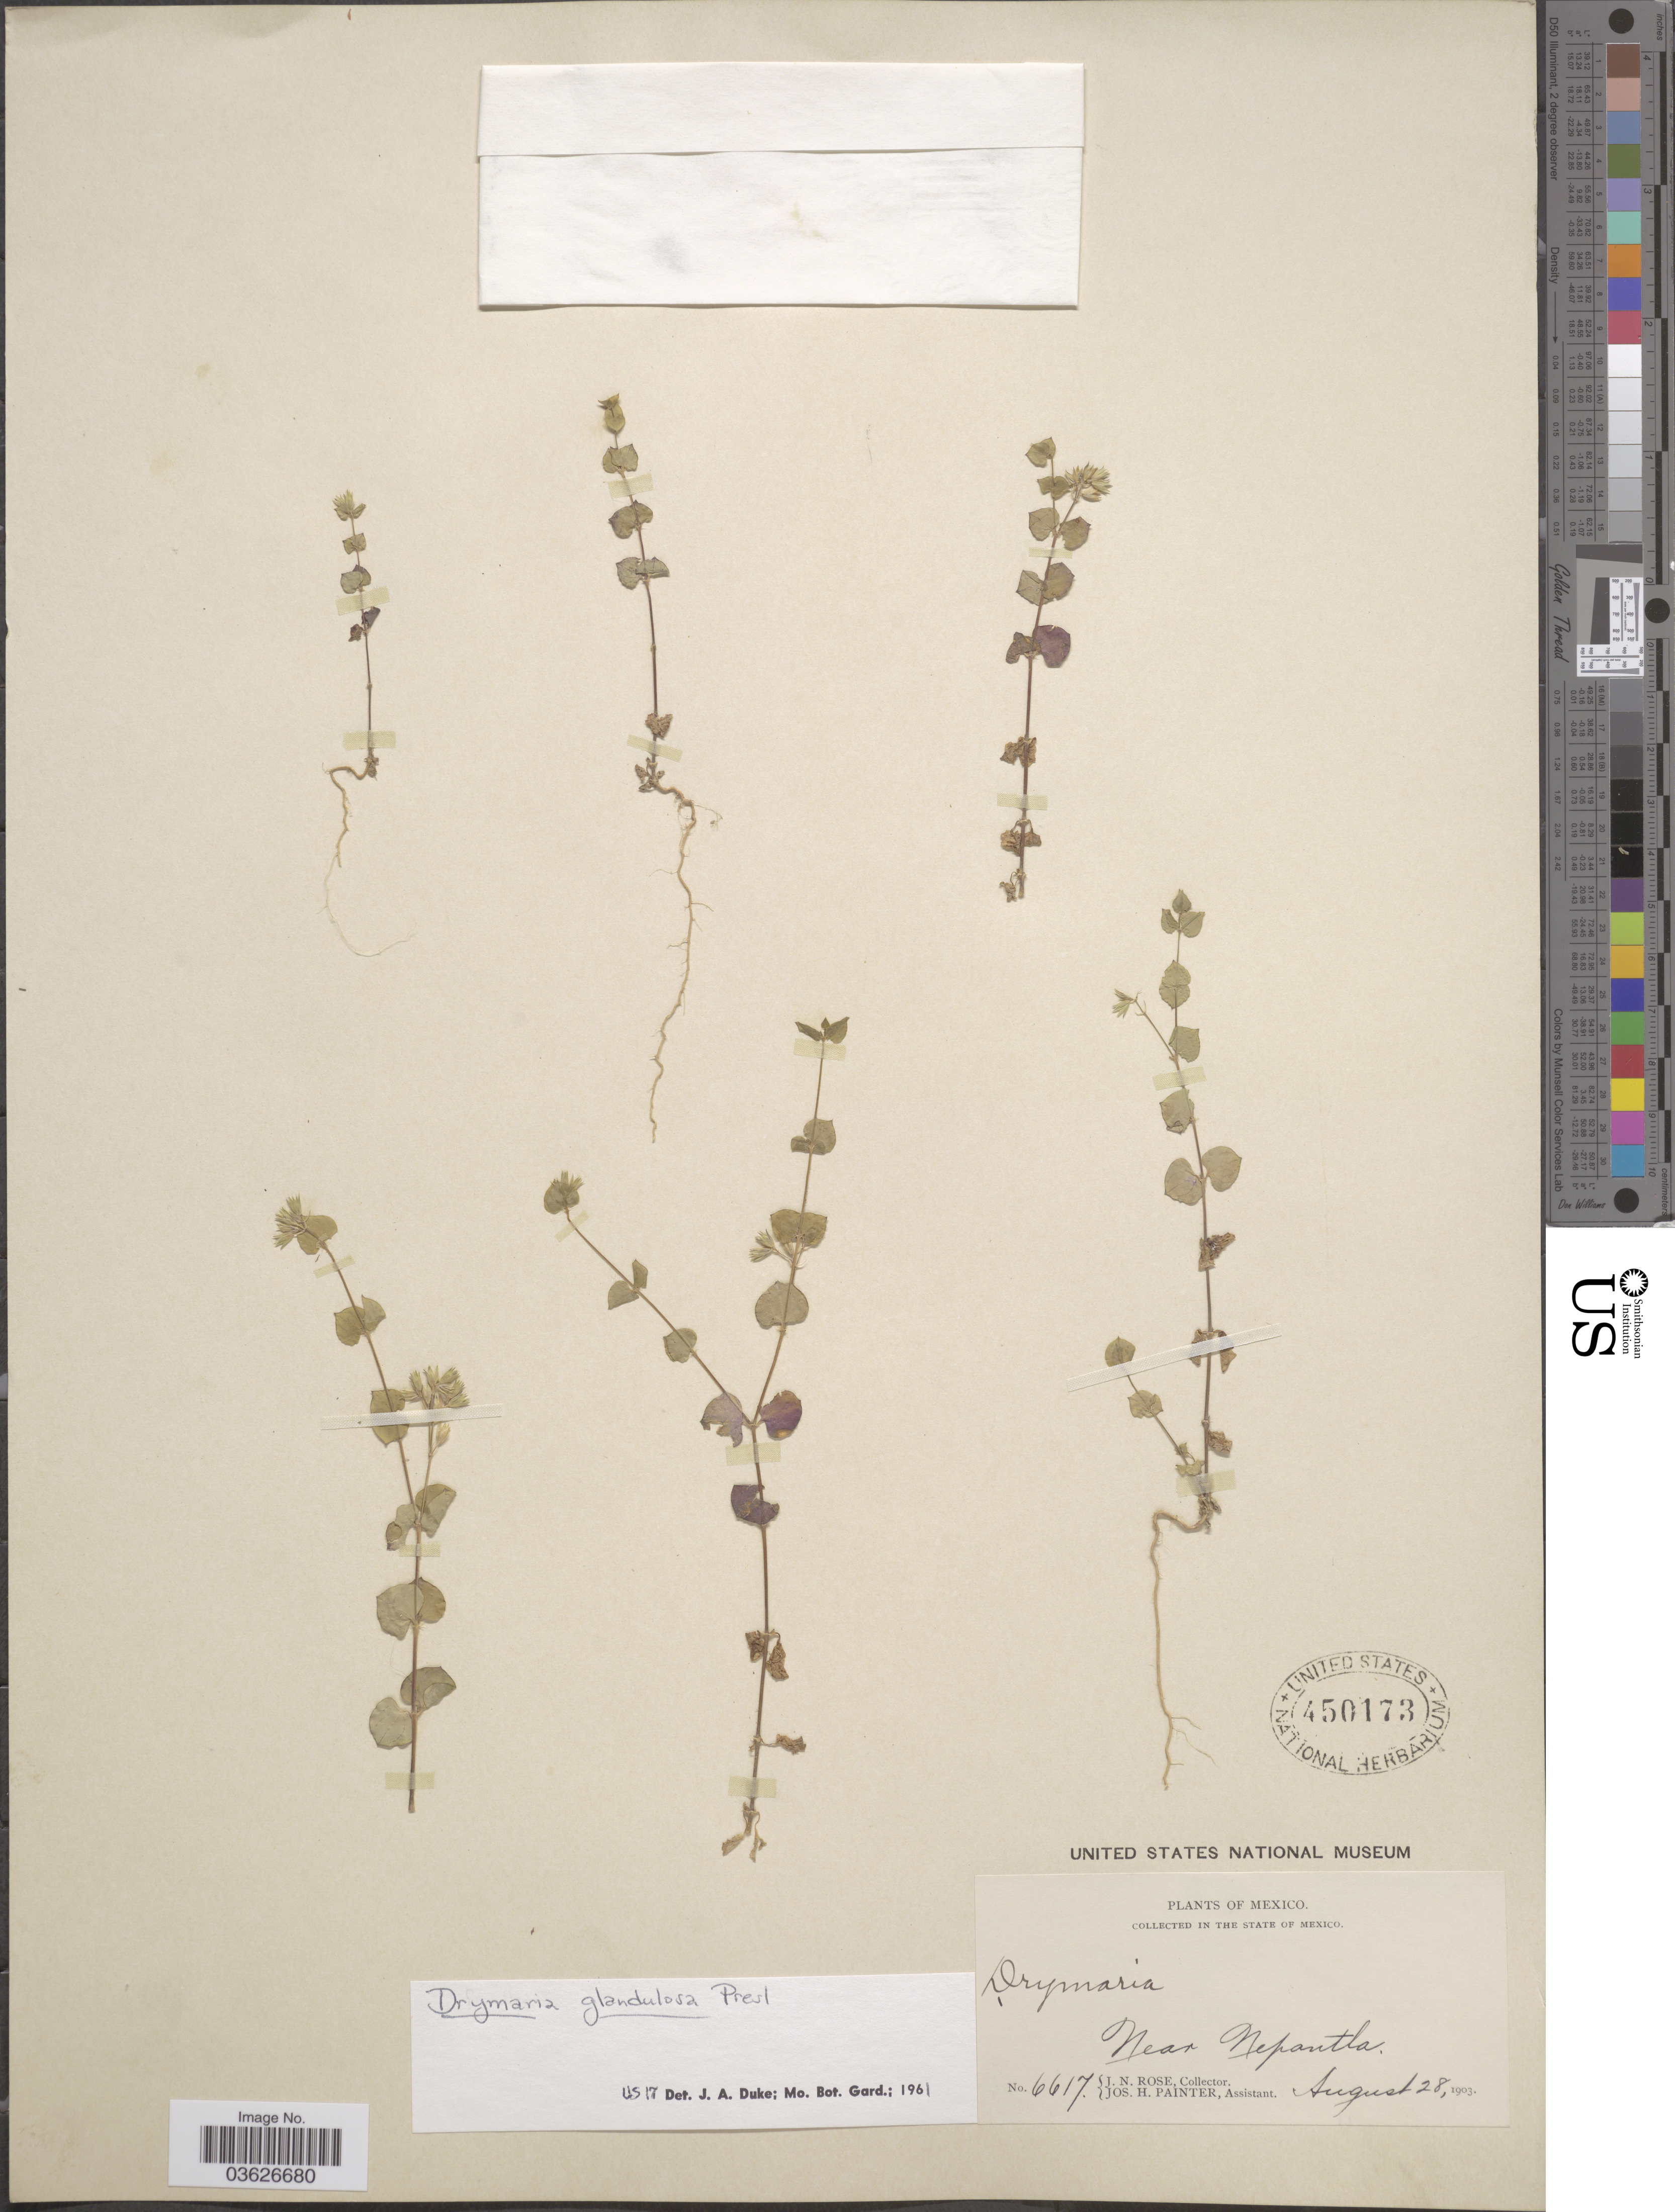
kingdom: Plantae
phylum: Tracheophyta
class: Magnoliopsida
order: Caryophyllales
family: Caryophyllaceae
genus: Drymaria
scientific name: Drymaria glandulosa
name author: Bartl.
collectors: J. N. Rose & J. H. Painter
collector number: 6617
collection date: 1903-08-28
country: Mexico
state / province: México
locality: Near Nepantla.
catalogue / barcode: US 450173